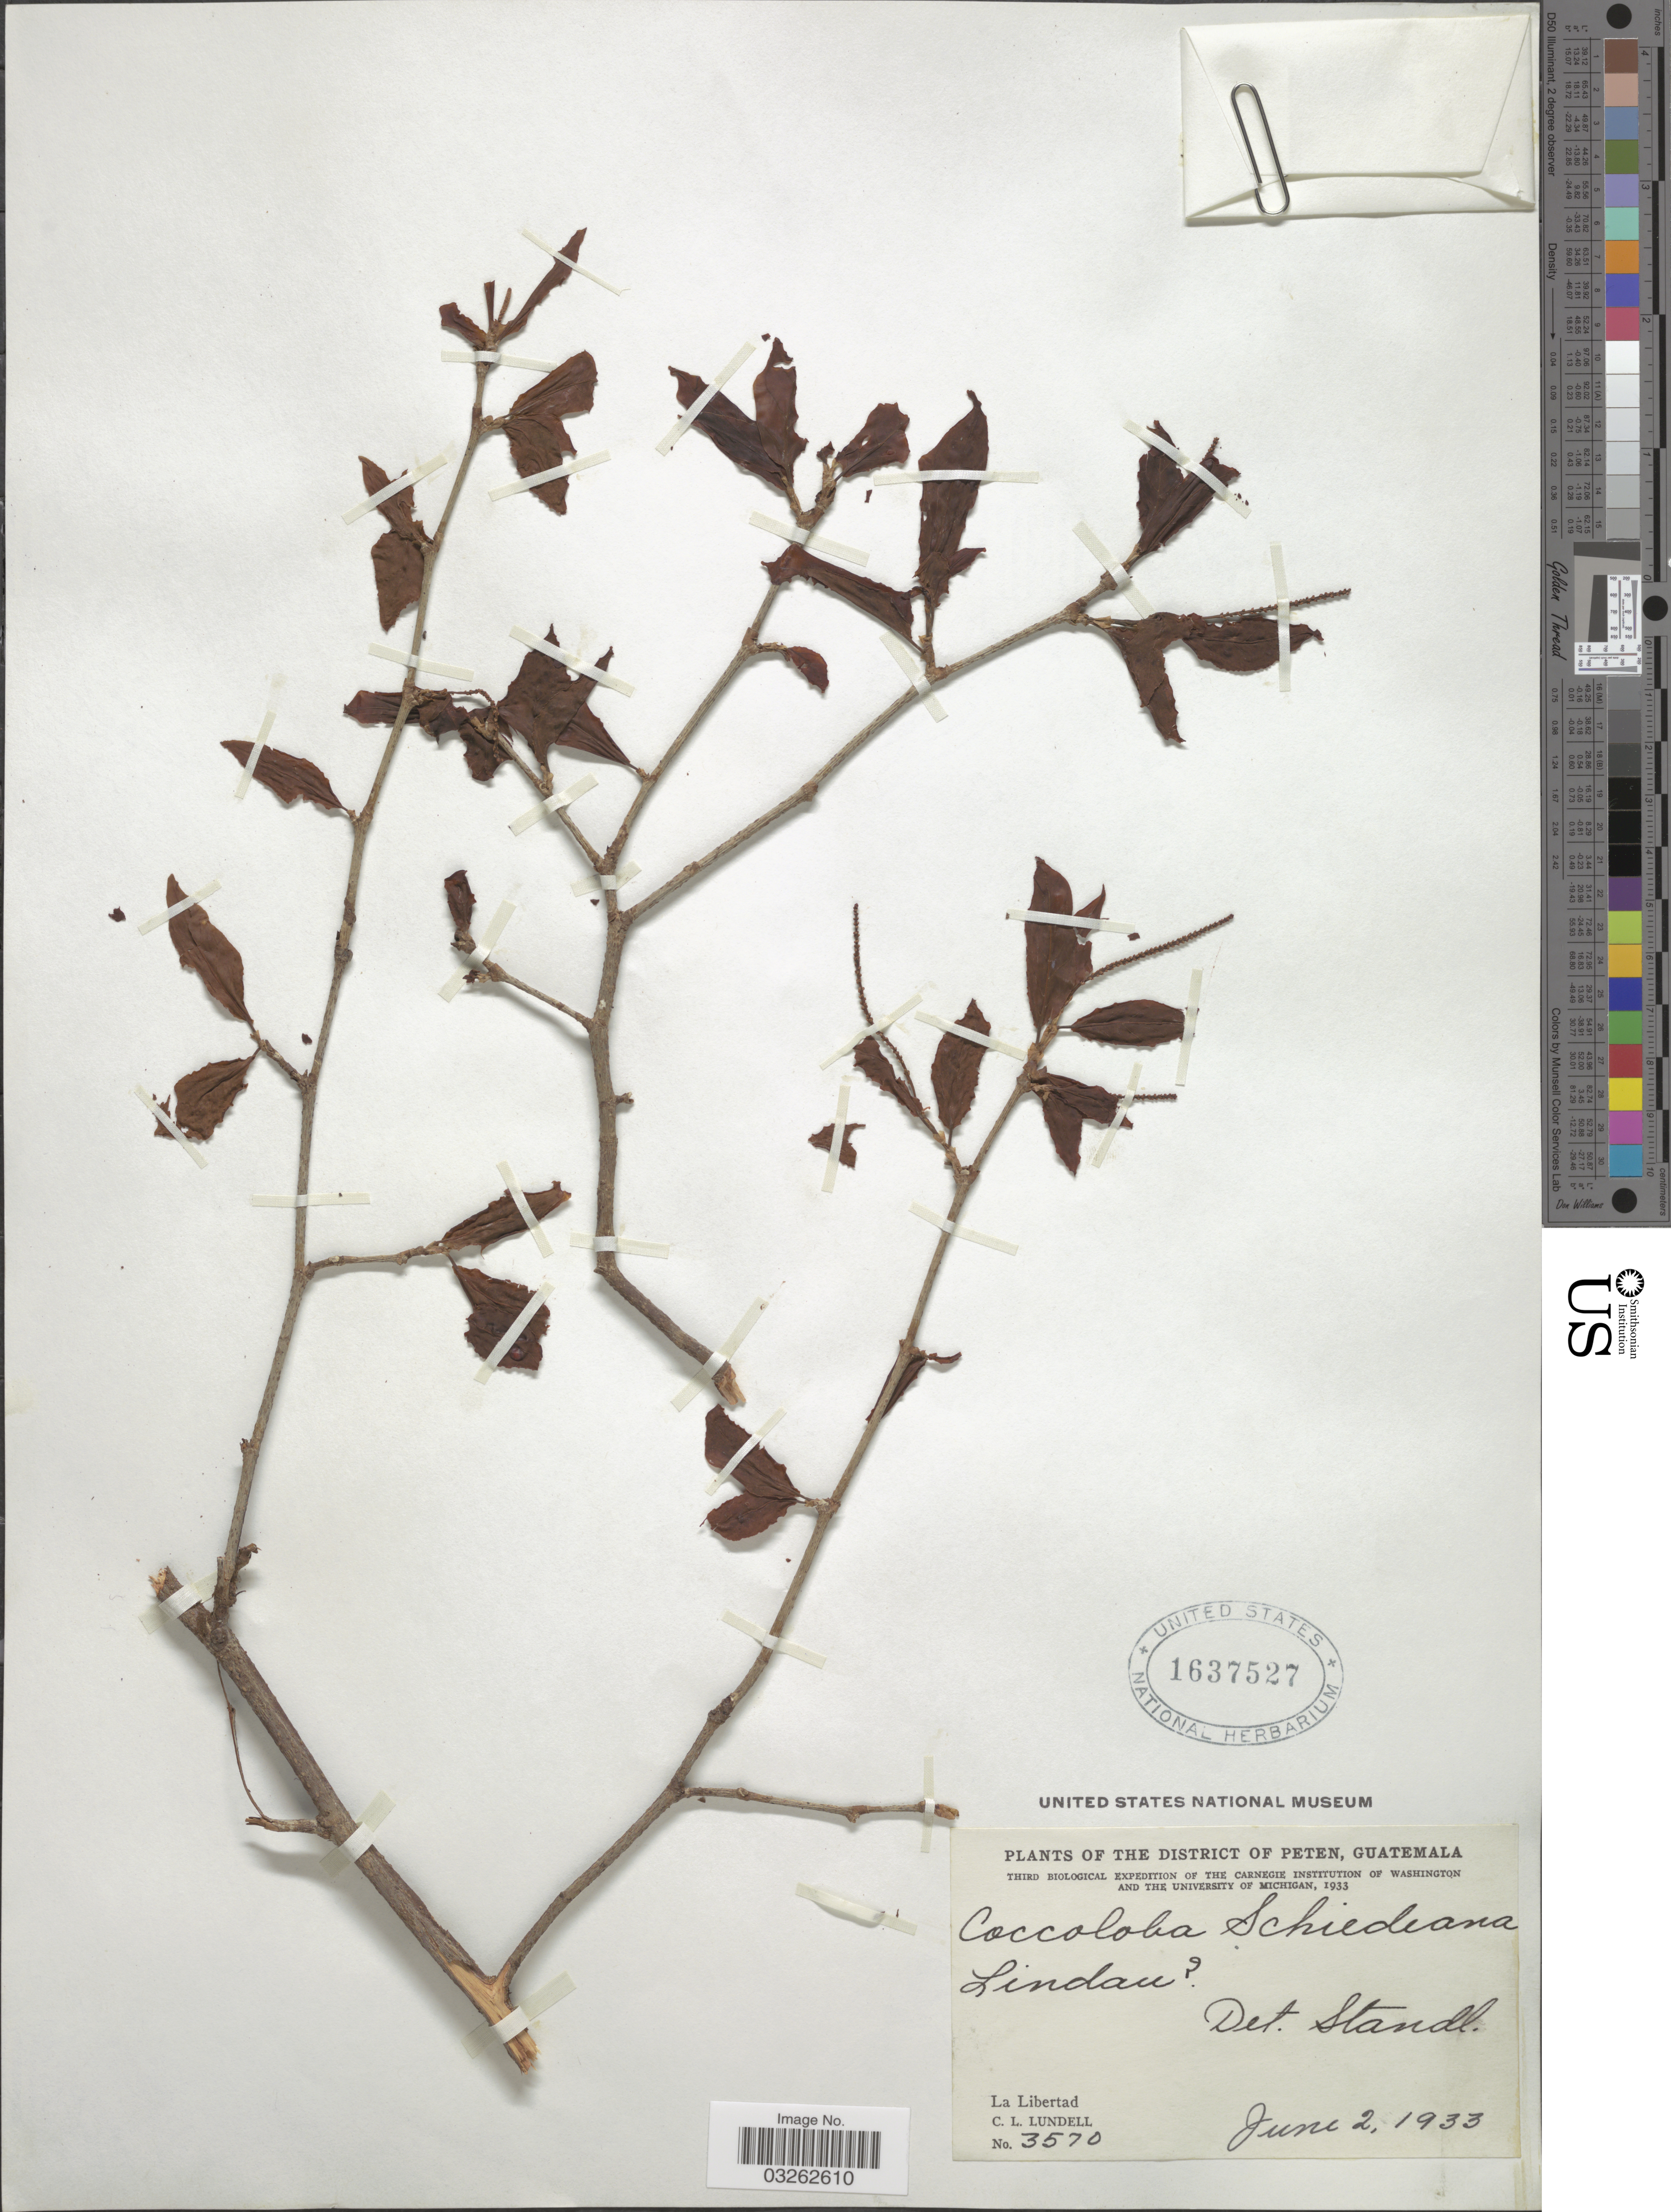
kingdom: Plantae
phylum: Tracheophyta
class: Magnoliopsida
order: Caryophyllales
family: Polygonaceae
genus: Coccoloba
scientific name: Coccoloba barbadensis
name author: Jacq.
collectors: C. L. Lundell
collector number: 3570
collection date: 1933-06-02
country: Guatemala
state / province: El Petén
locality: The district of Peten. La Libertad.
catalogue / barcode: US 1637527